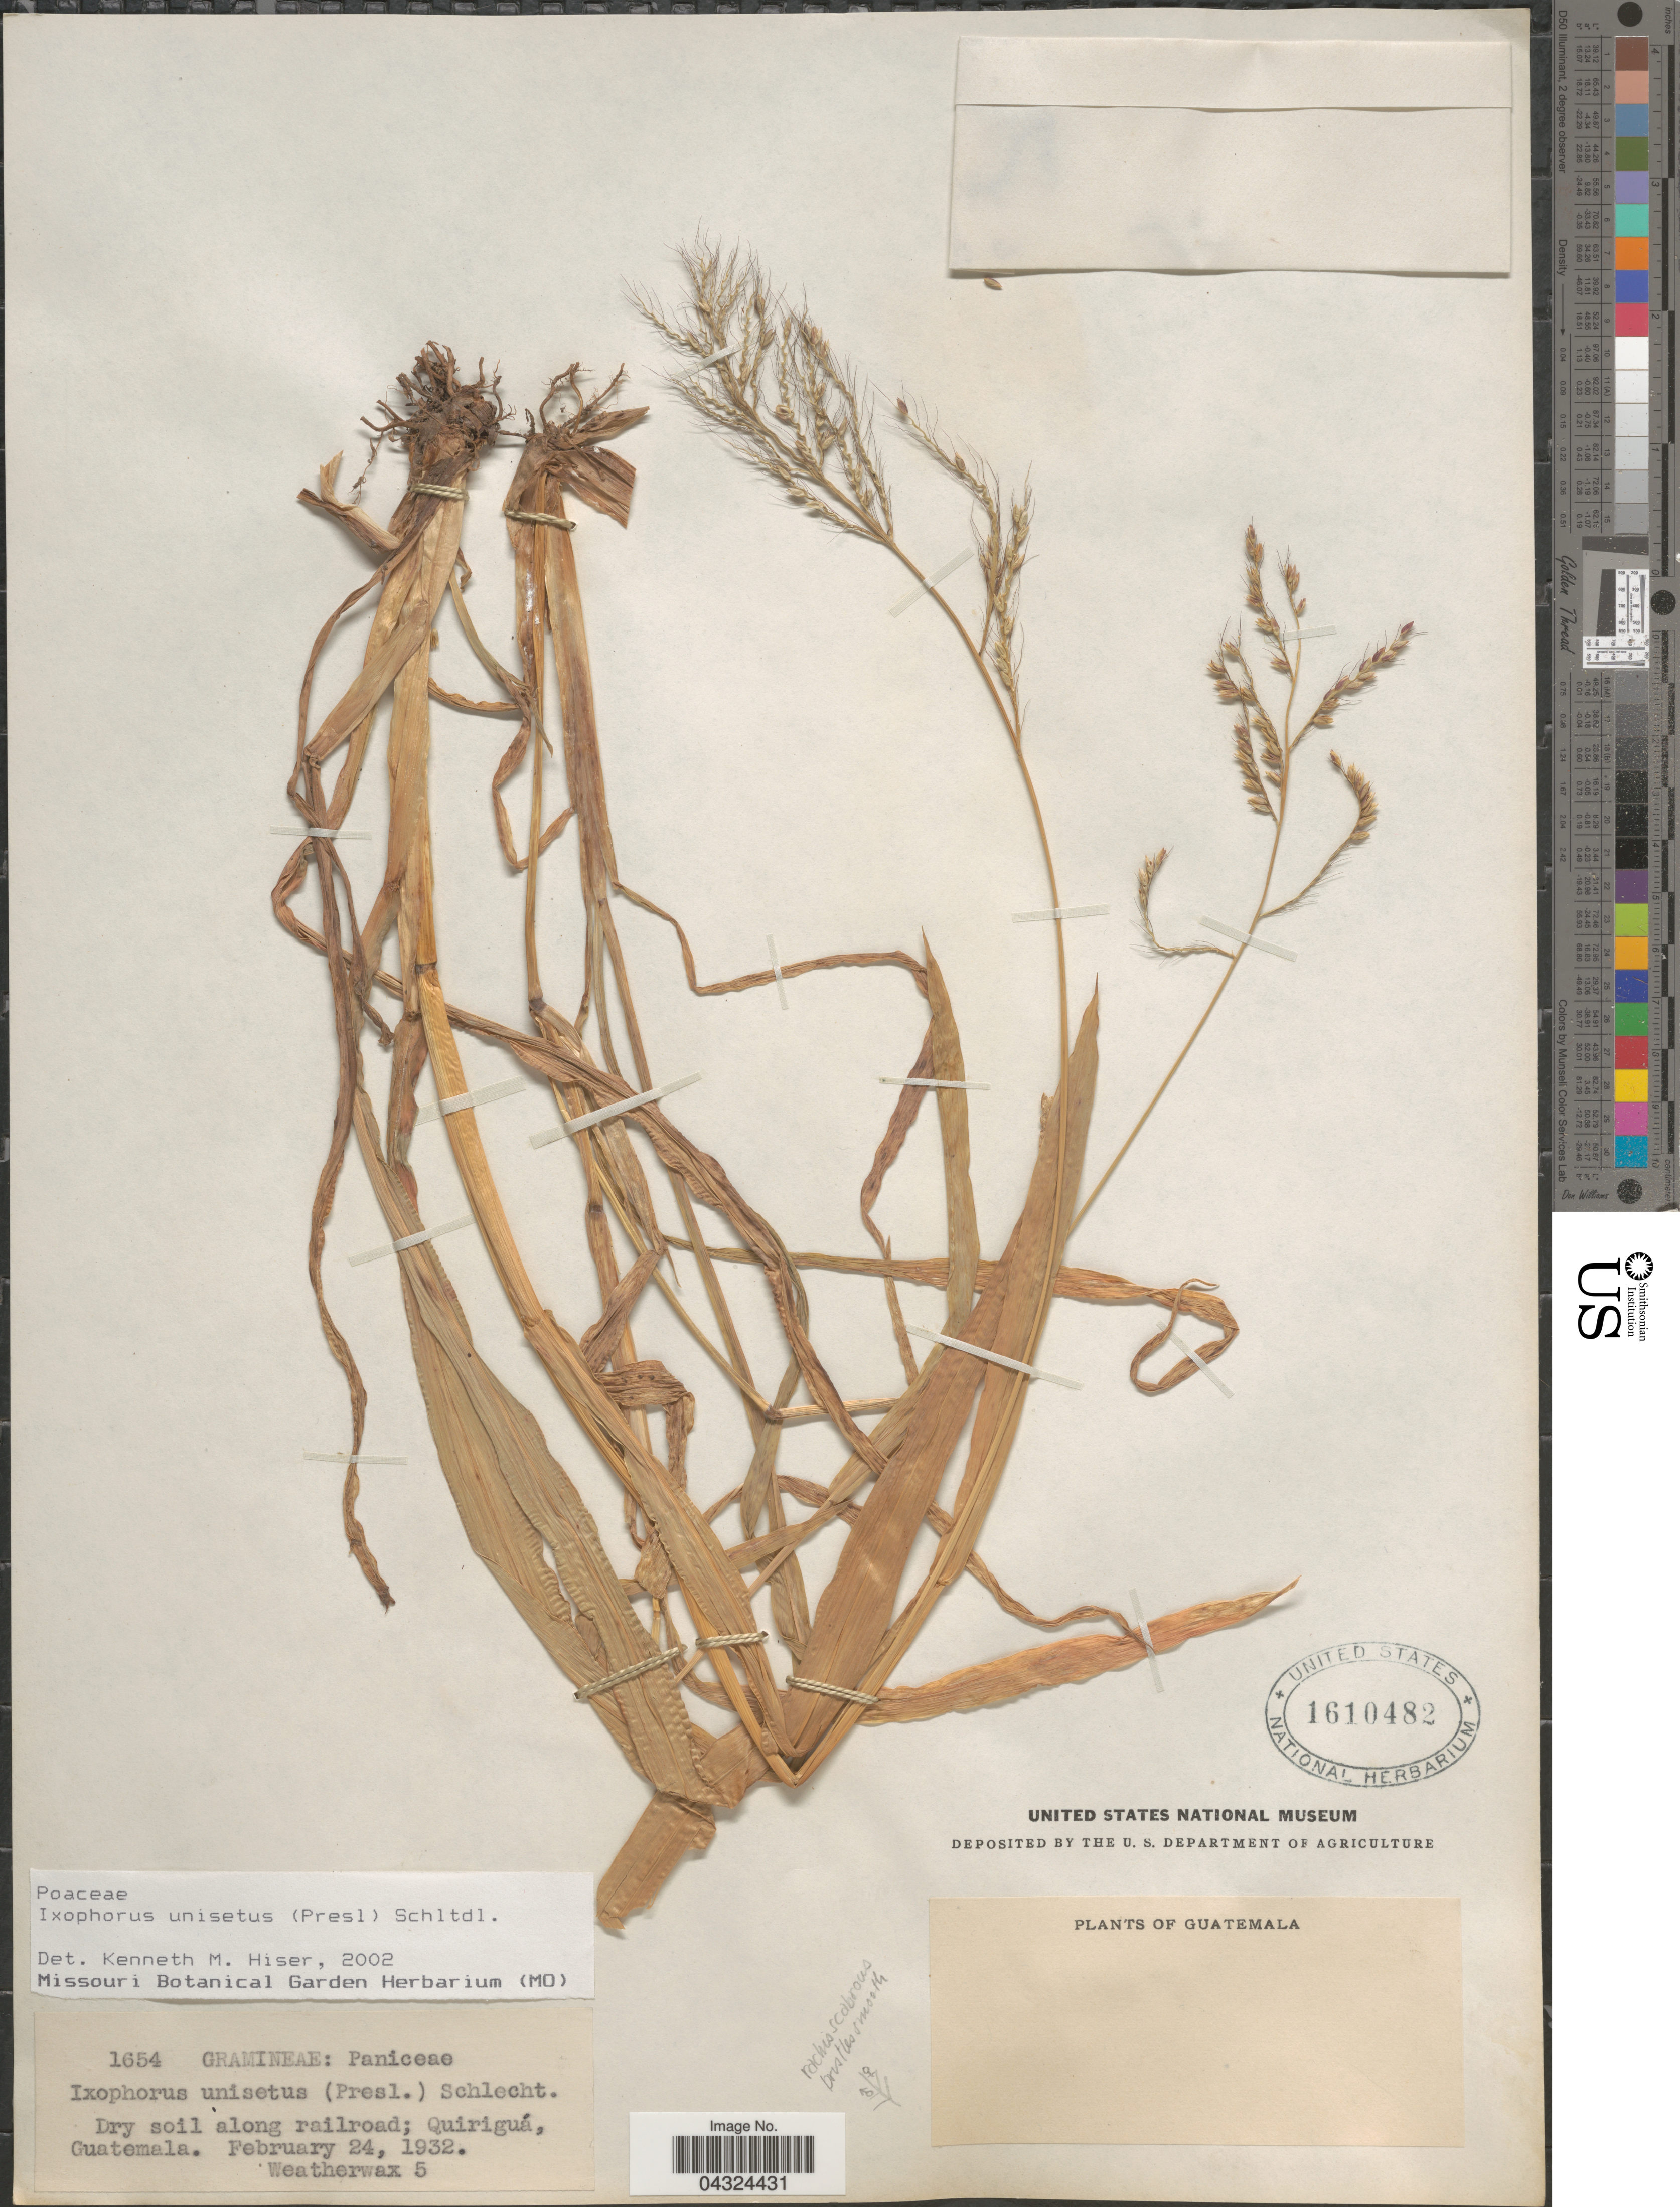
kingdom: Plantae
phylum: Tracheophyta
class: Liliopsida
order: Poales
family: Poaceae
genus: Ixophorus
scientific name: Ixophorus unisetus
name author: (J. Presl) Schltdl.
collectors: -. Weatherwax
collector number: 5/1654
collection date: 1932-02-24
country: Guatemala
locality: Dry soil along railroad; Quiriguá.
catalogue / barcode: US 1610482